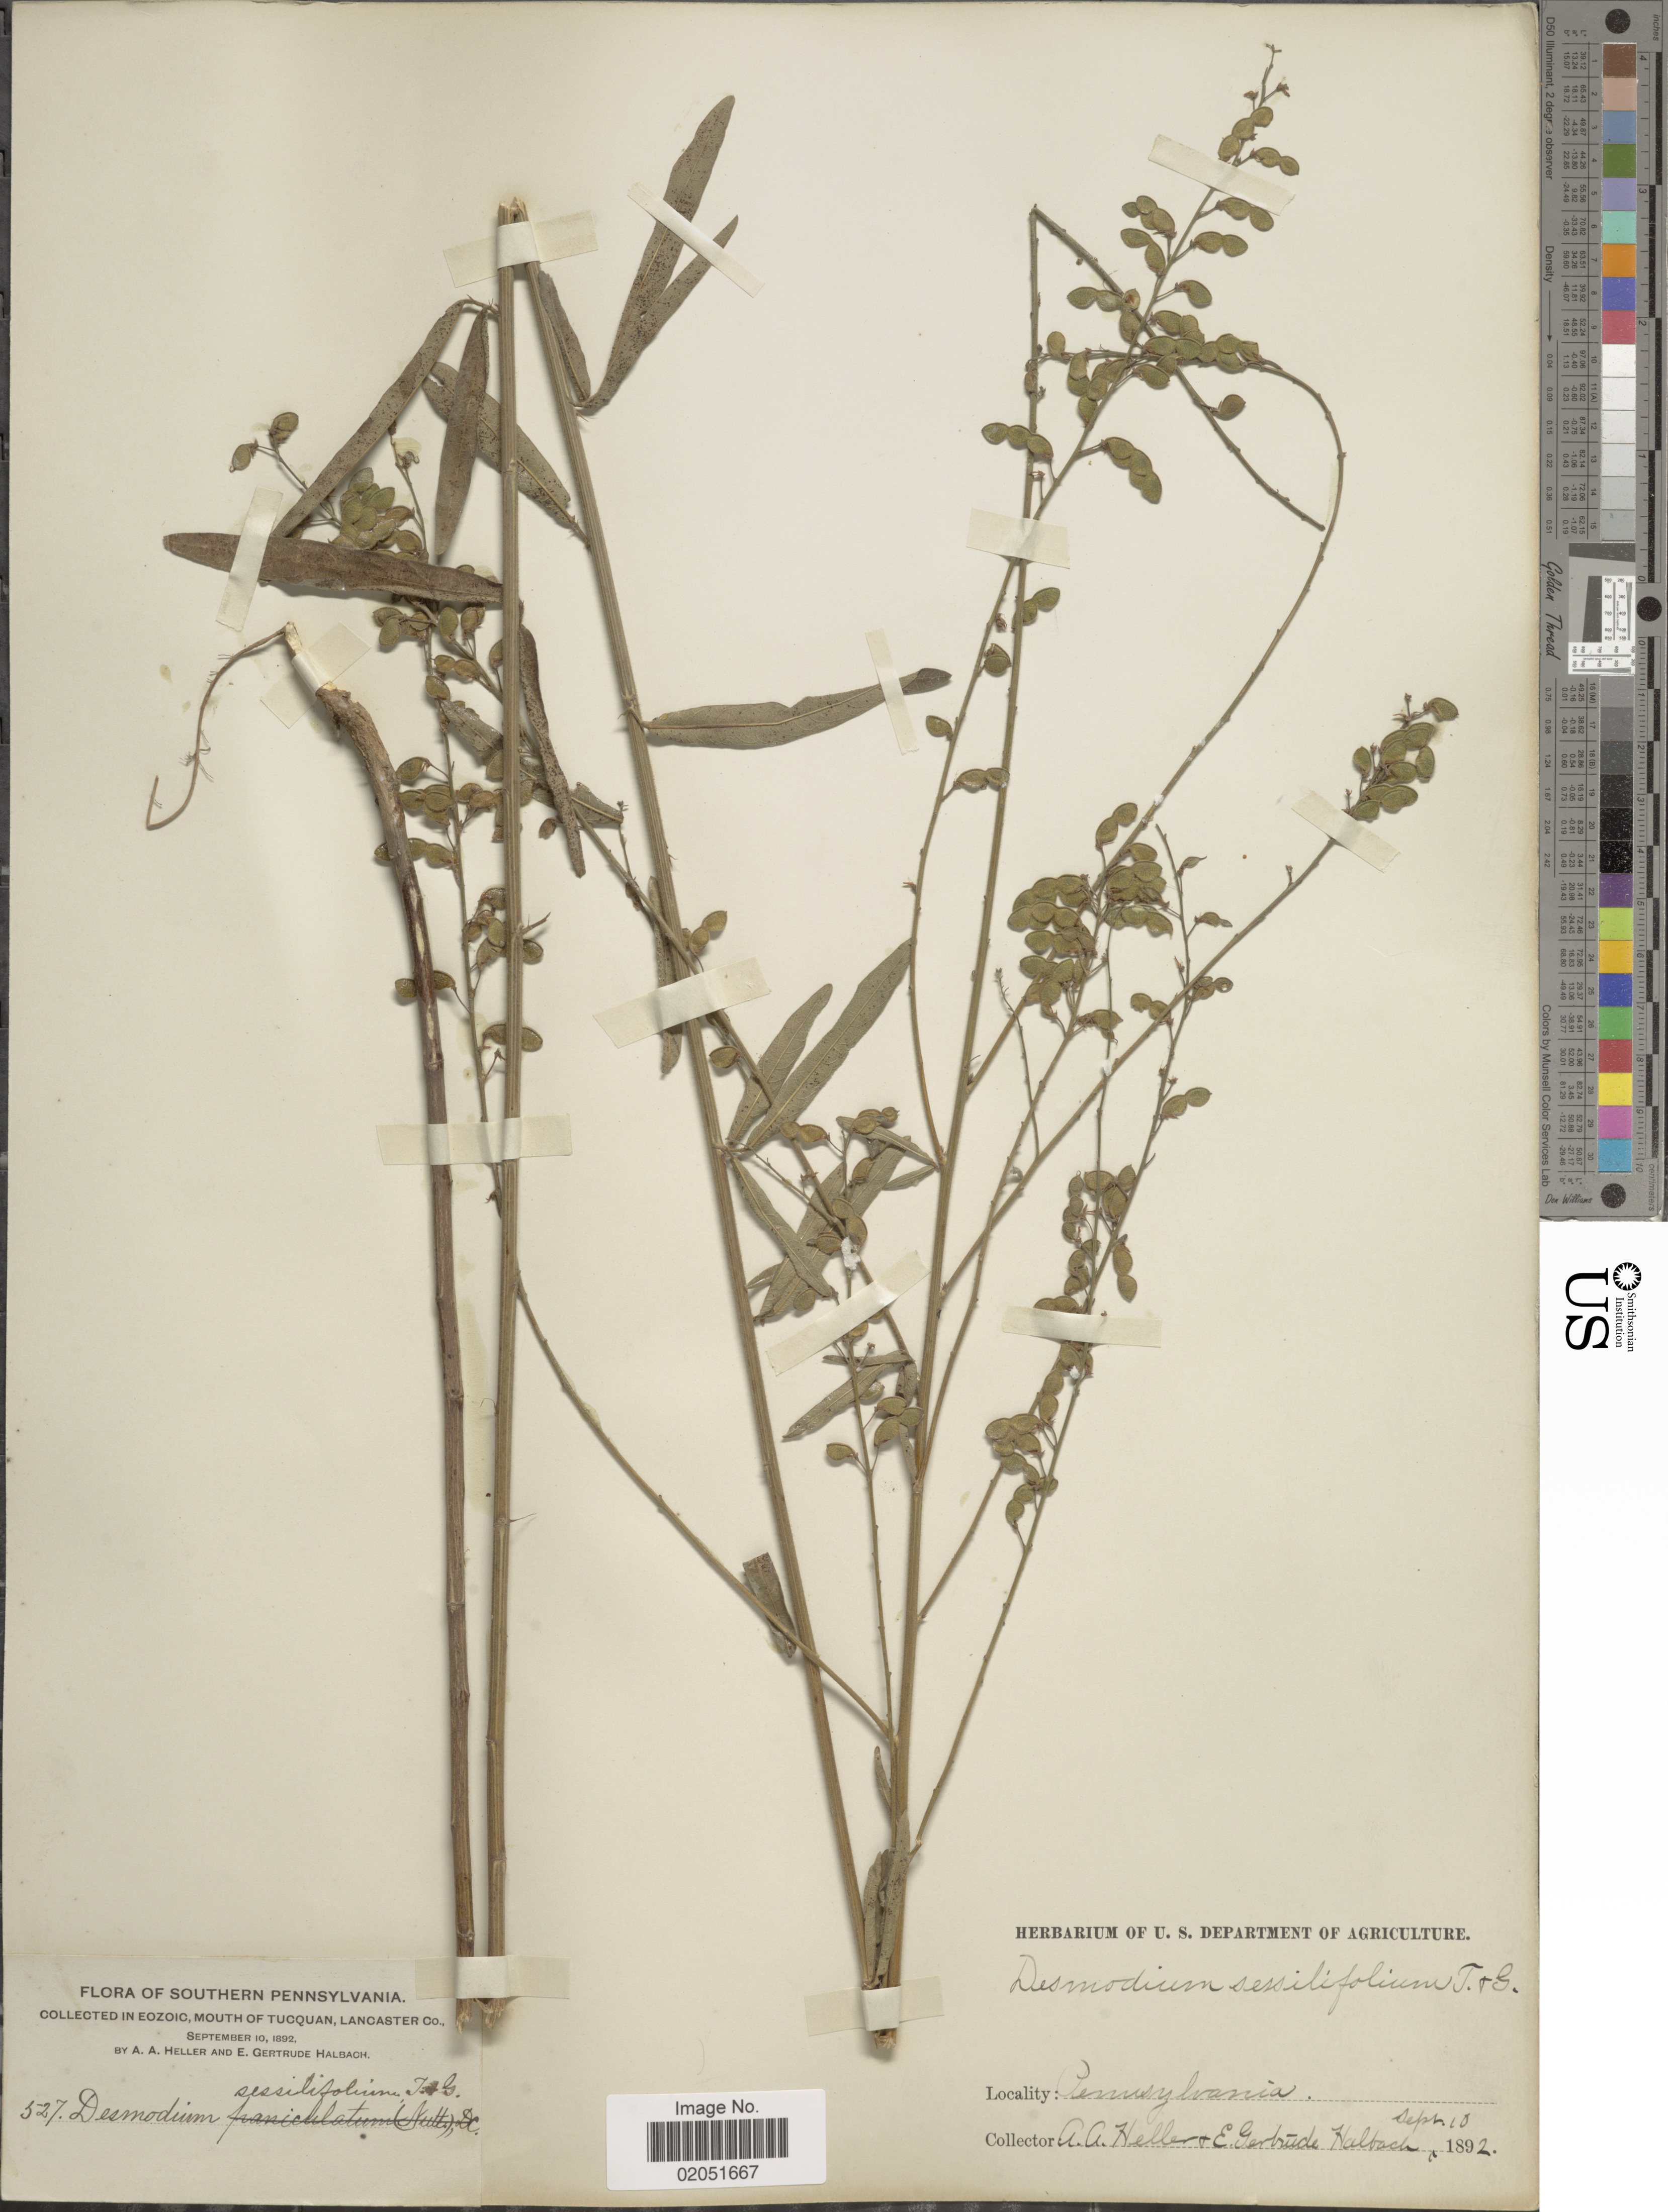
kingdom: Plantae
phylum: Tracheophyta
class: Magnoliopsida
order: Fabales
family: Fabaceae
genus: Desmodium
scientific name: Desmodium sessilifolium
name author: Torr. & A. Gray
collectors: A. A. Heller & E. G. Halbach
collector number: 527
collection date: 1892-09-10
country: United States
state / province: Pennsylvania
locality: Southern Pennsylvania, In Eozoic, Mouth of Tucquan, Lancaster Co.